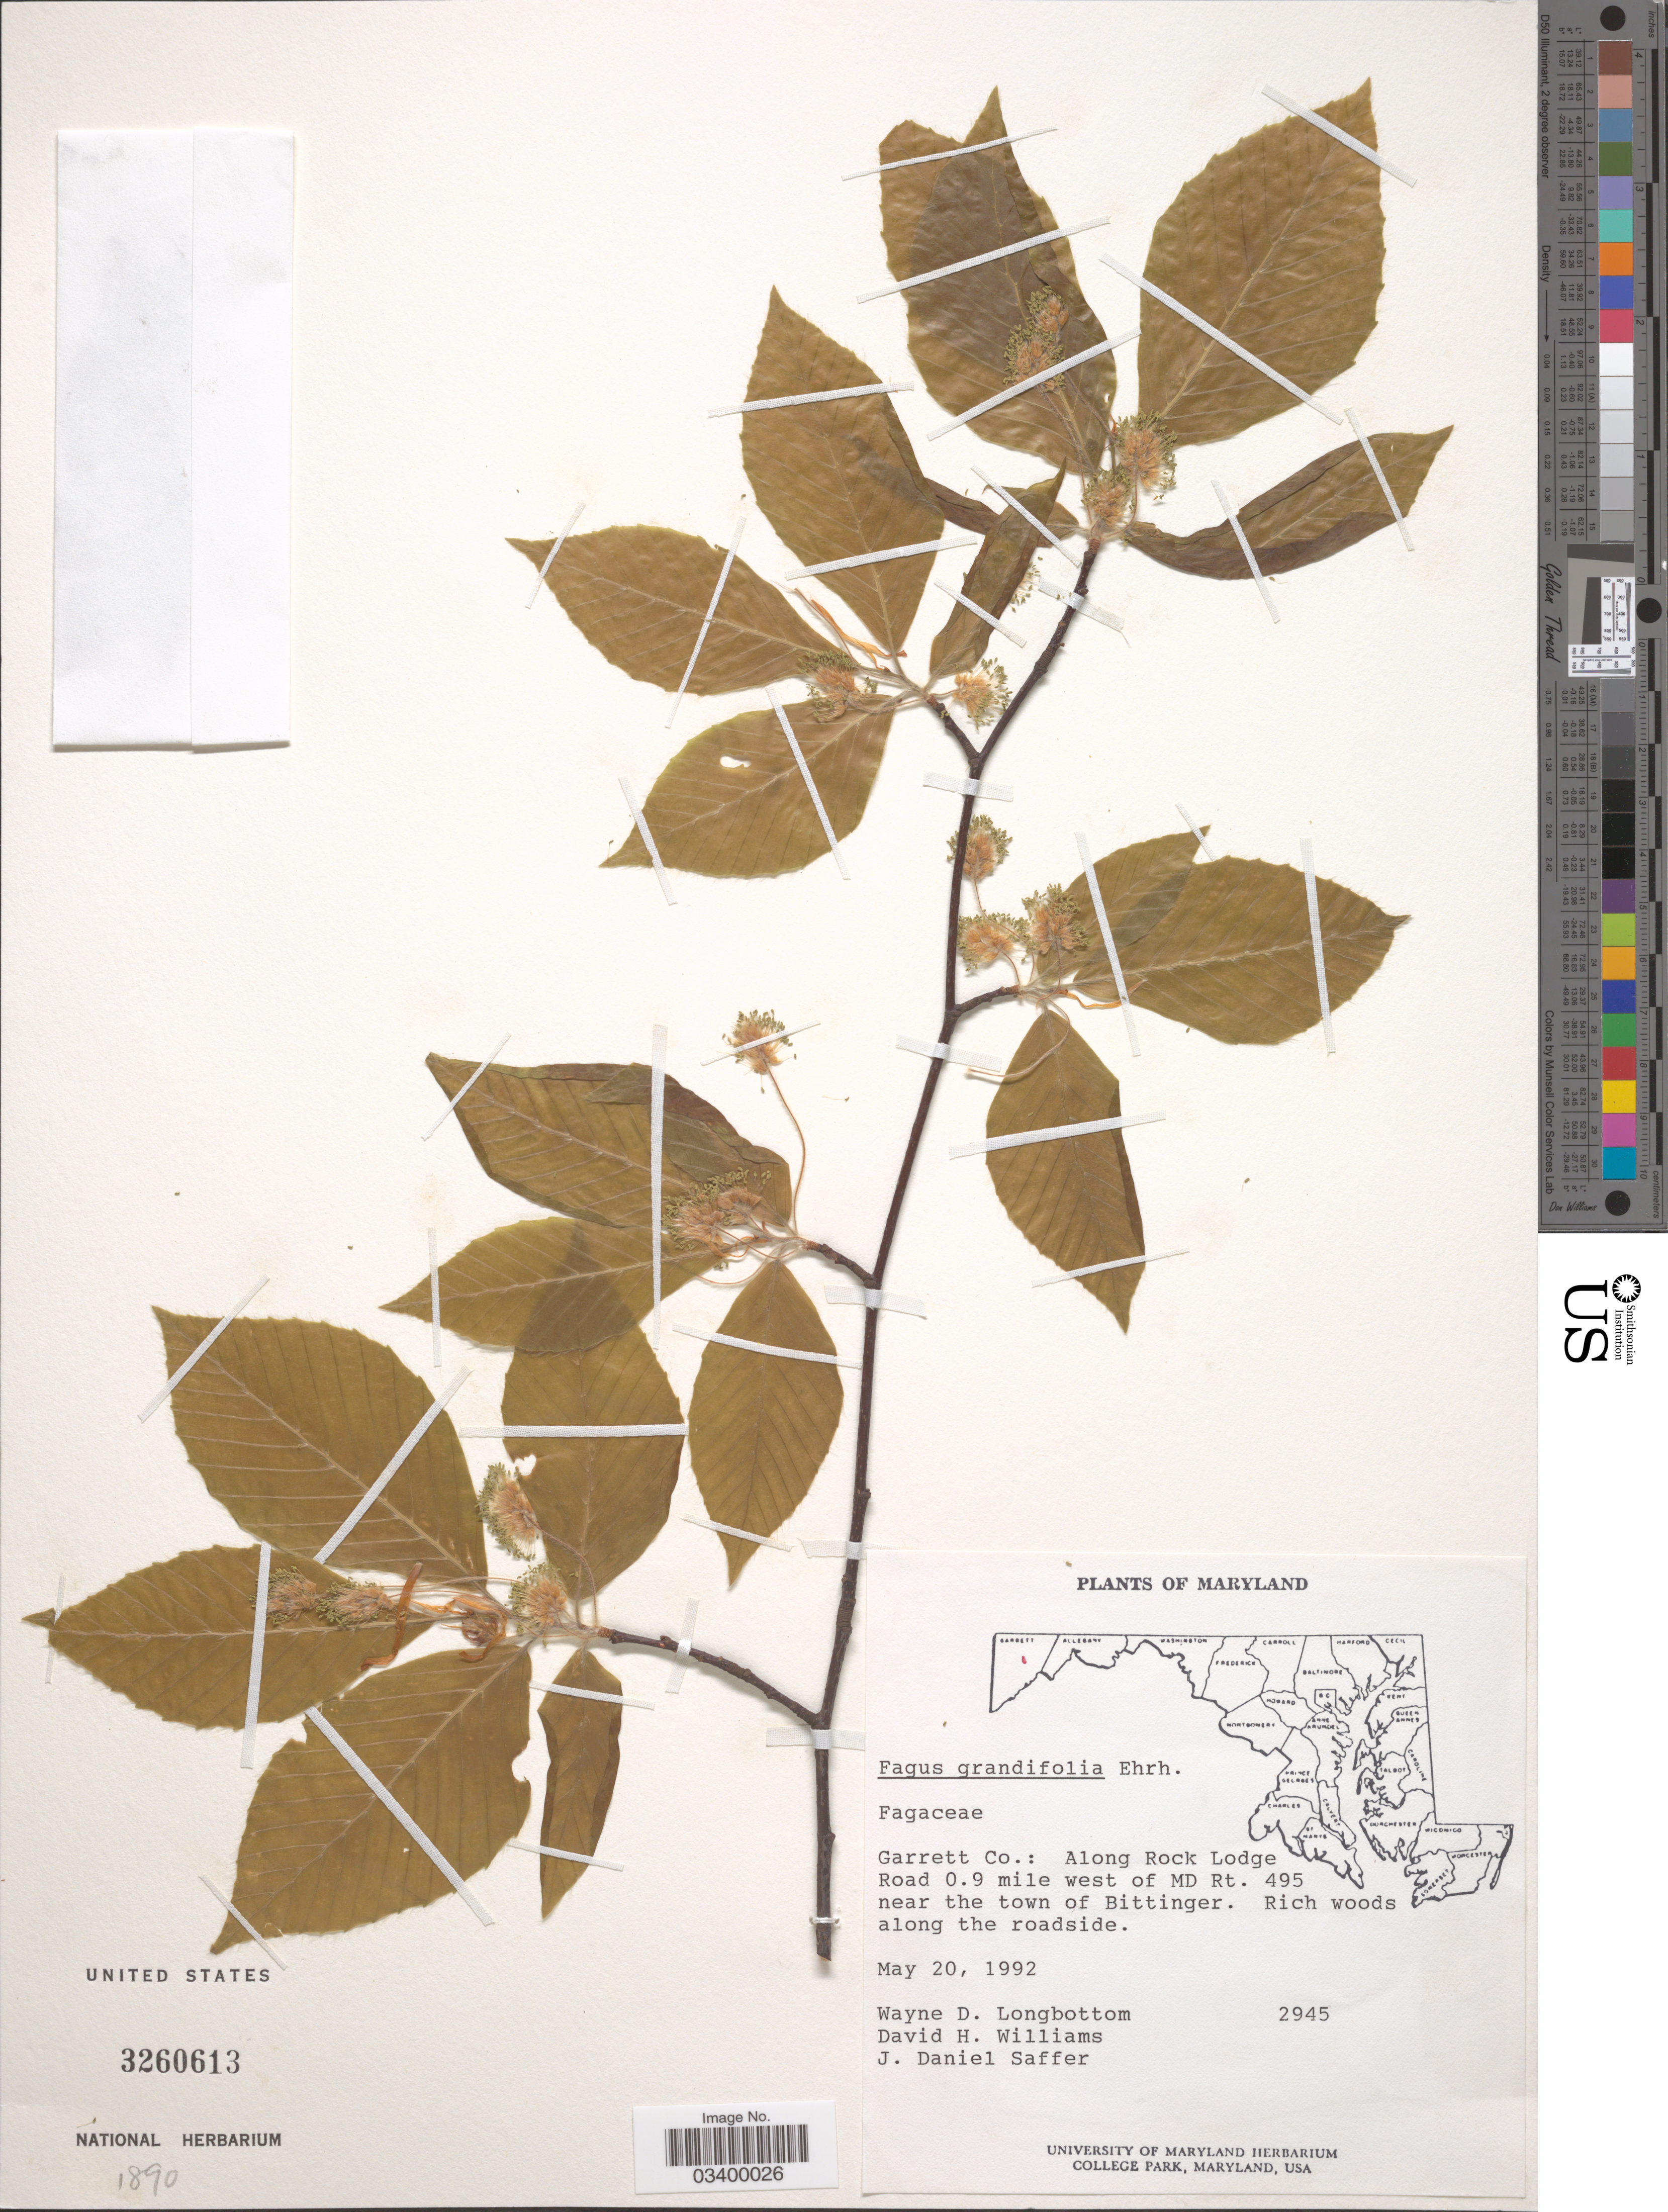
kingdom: Plantae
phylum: Tracheophyta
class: Magnoliopsida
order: Fagales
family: Fagaceae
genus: Fagus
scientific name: Fagus grandifolia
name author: Ehrh.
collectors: W. D. Longbottom, D. H. Williams & J. Saffer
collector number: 2945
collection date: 1992-05-20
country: United States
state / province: Maryland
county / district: Garrett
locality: Garrett Co.: Along Rock Lodge Road 0.9 mile west of MD Rt. 495 near the town of Bittinger.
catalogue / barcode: US 3260613